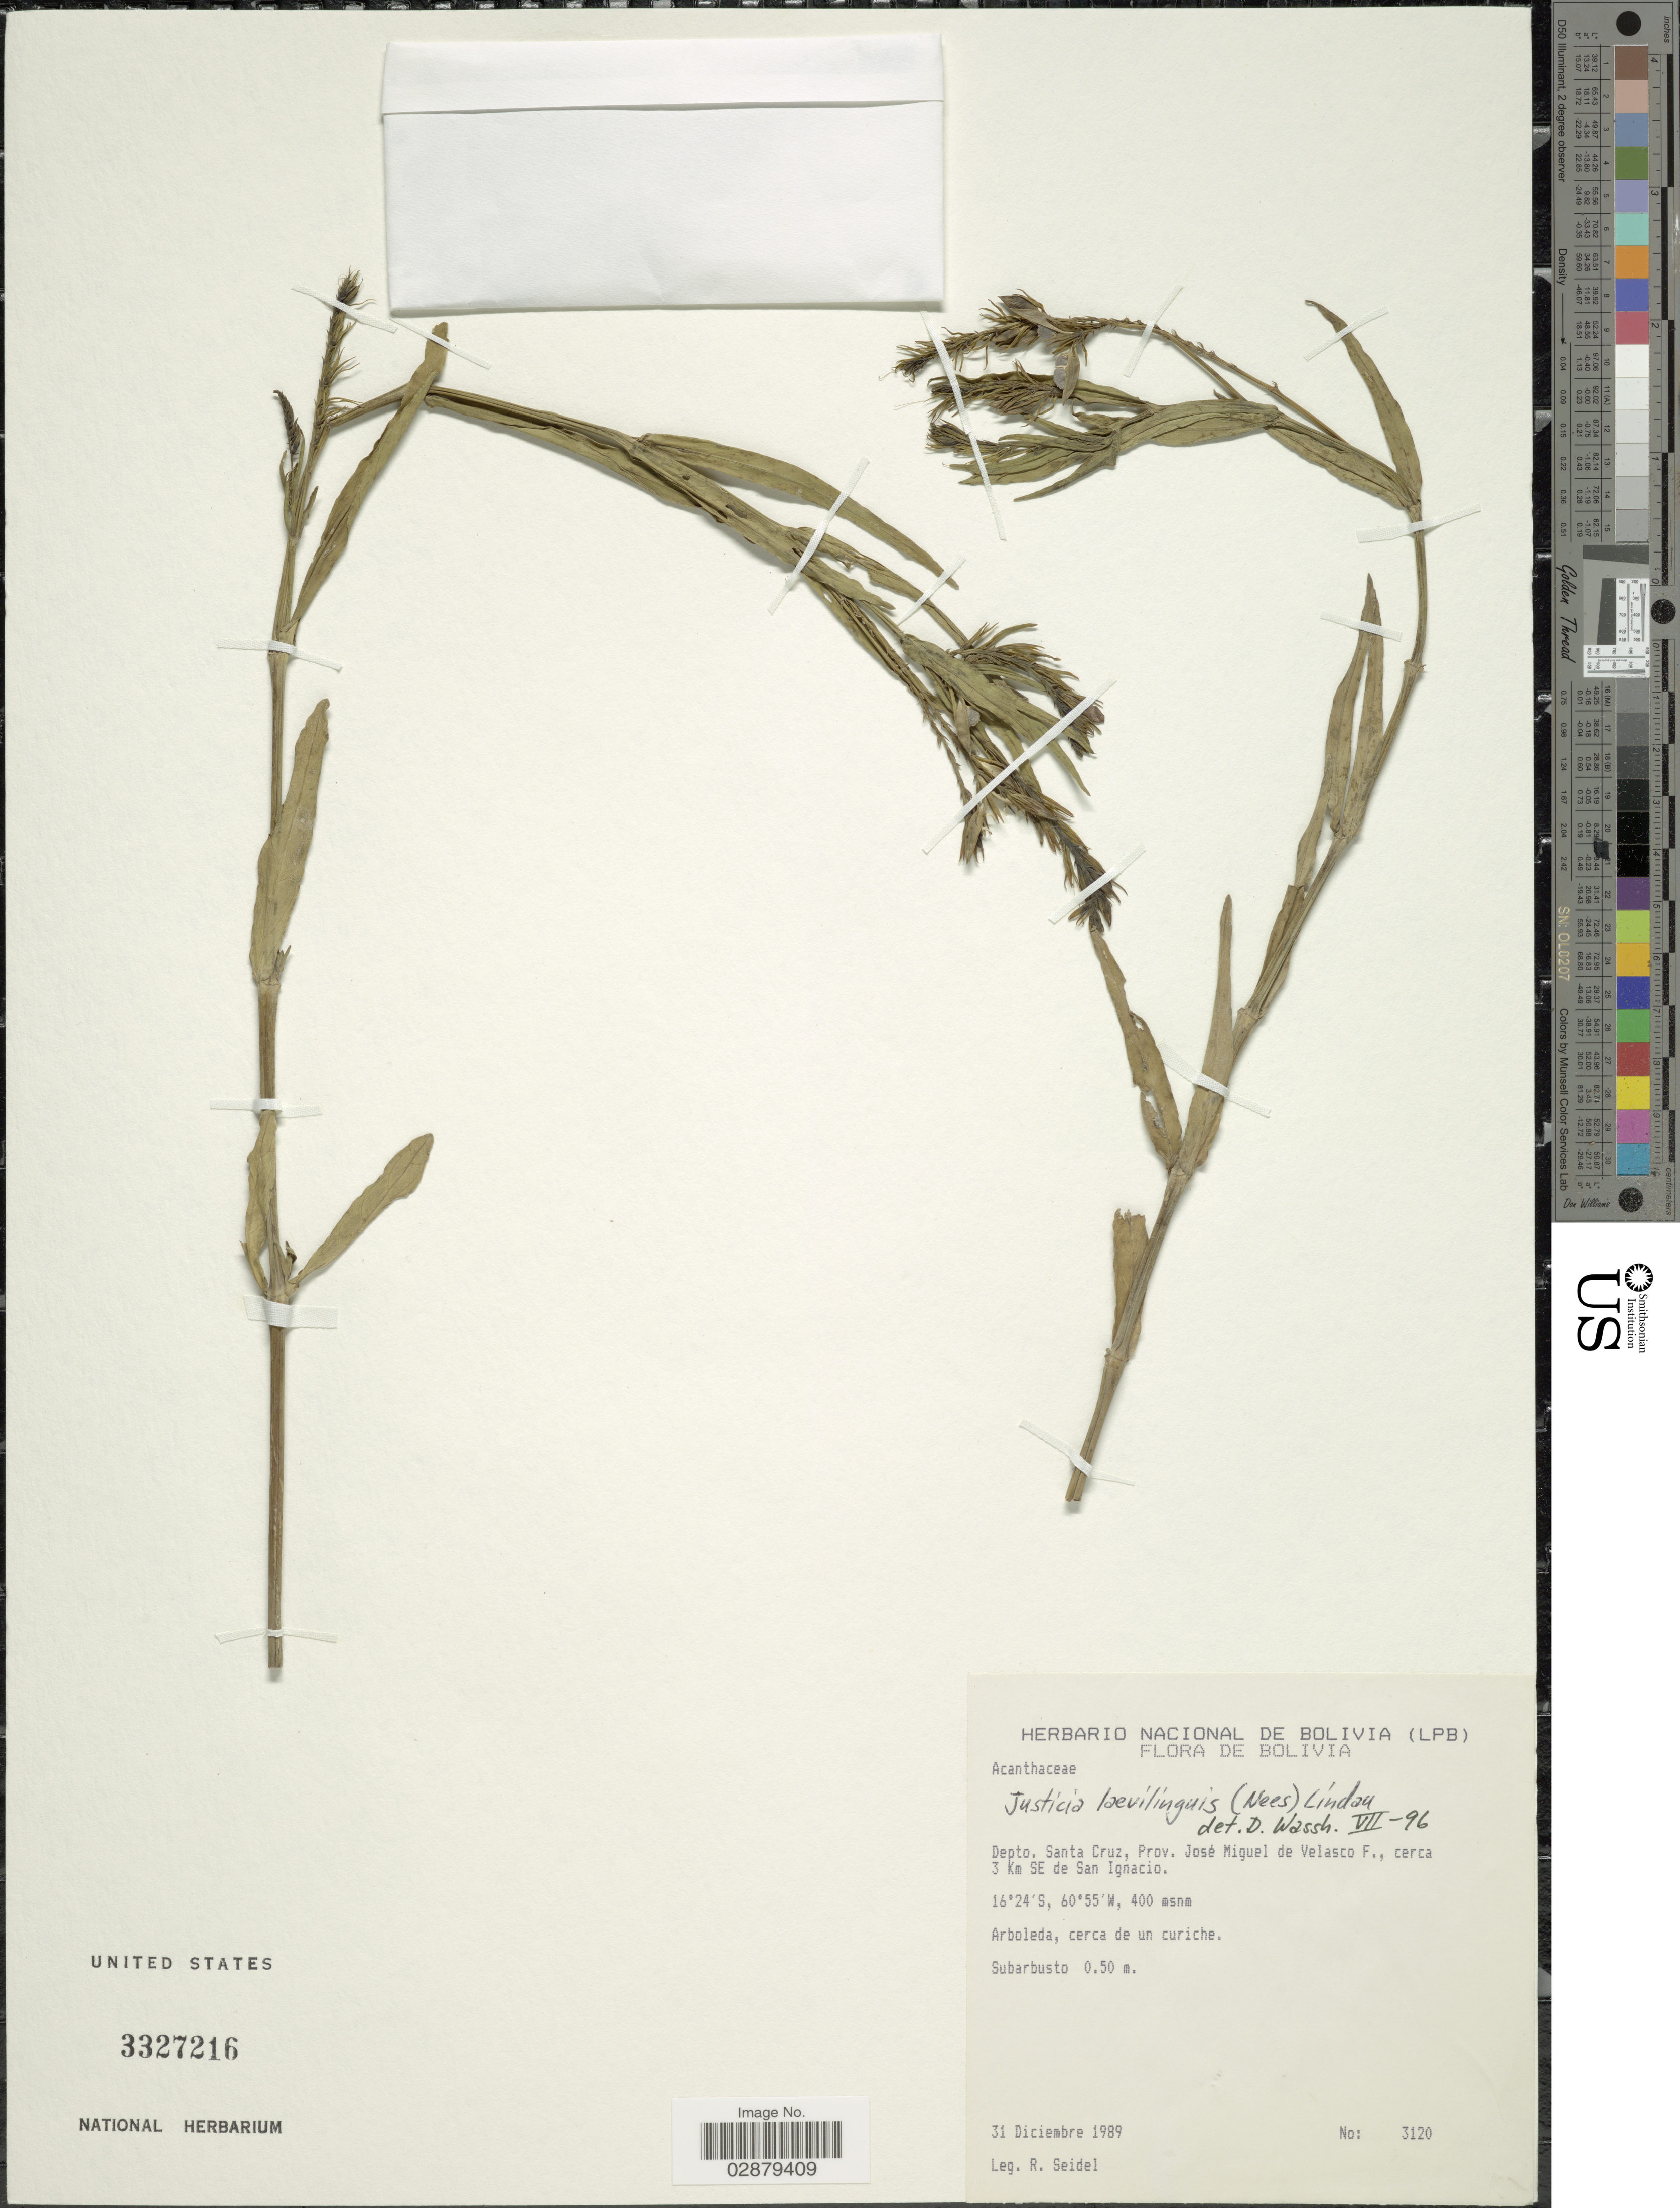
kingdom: Plantae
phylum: Tracheophyta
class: Magnoliopsida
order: Lamiales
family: Acanthaceae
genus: Justicia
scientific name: Justicia laevilinguis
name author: (Nees) Lindau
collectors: R. Seidel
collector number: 3120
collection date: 1989-12-31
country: Bolivia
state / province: Santa Cruz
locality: Depto. Santa Cruz, Prov. José Miquel de Velasco F., cerca 3 km SE de San Ignacio.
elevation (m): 400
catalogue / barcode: US 3327216